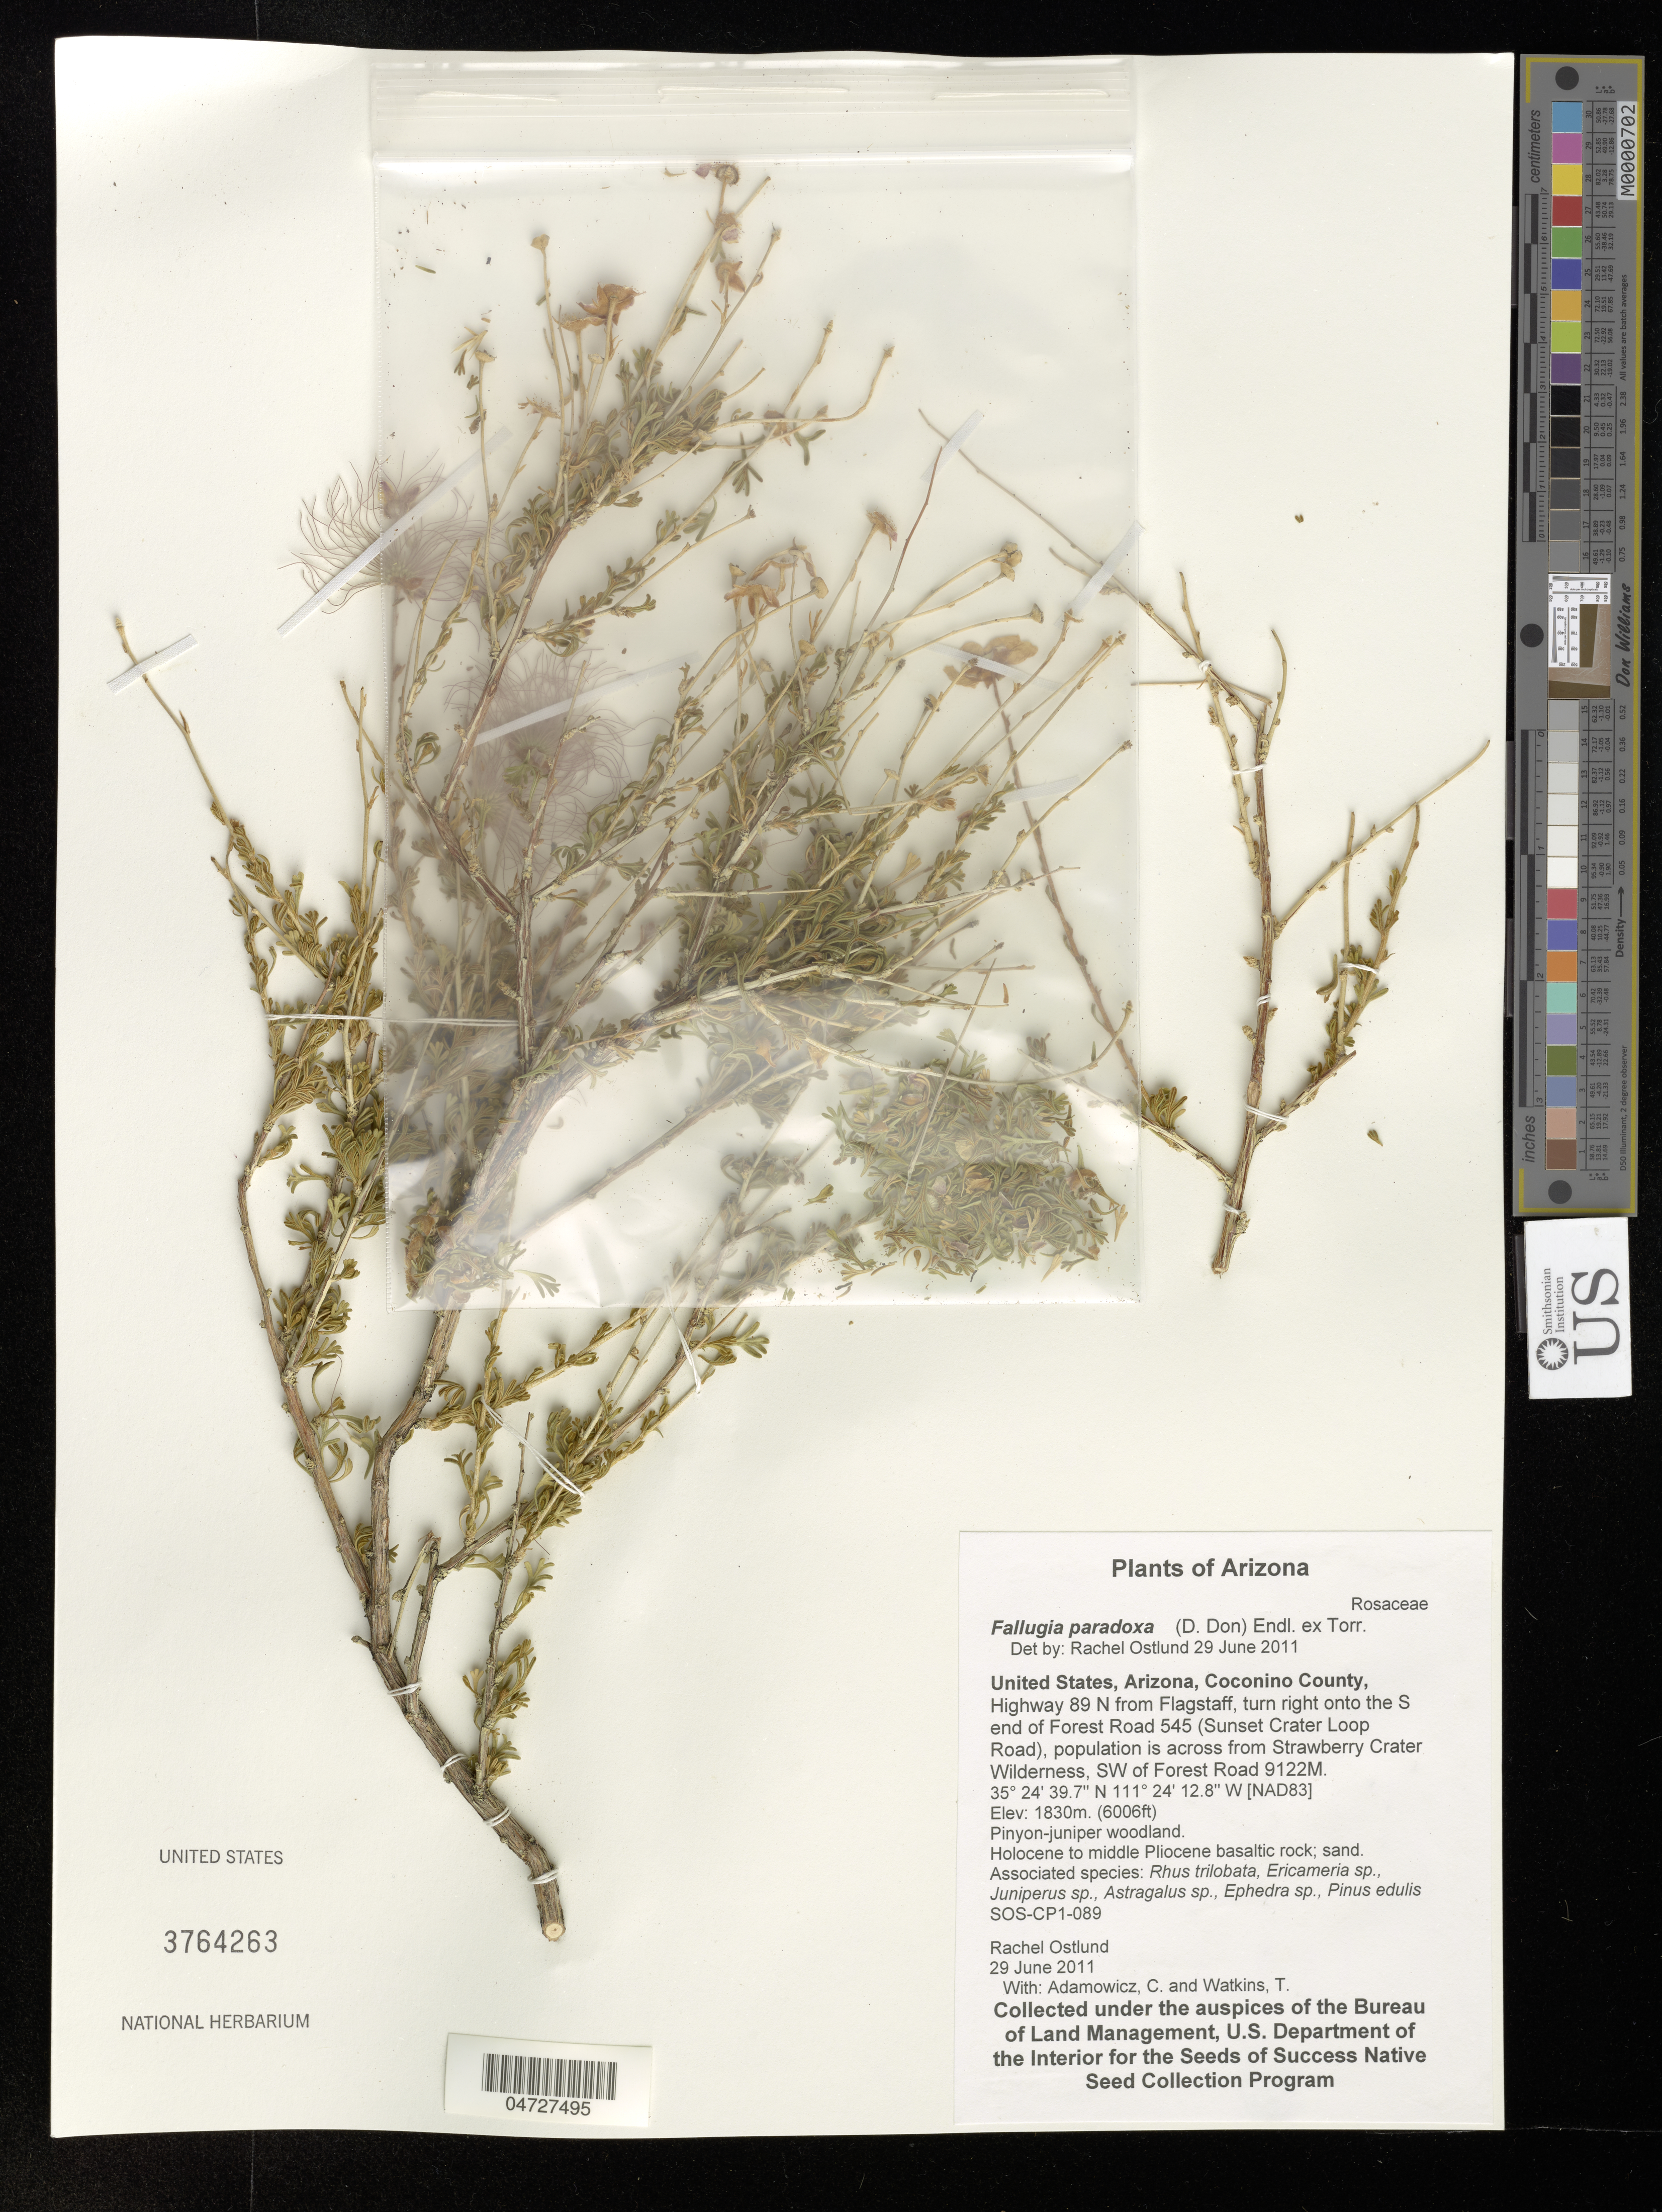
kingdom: Plantae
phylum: Tracheophyta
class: Magnoliopsida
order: Rosales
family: Rosaceae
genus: Fallugia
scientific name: Fallugia paradoxa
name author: (D. Don ex Tilloch & T. Taylor) Endl. ex Torr.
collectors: R. Ostlund, C. Adamowicz & T. Watkins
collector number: SOS-CP1-089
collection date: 2011-06-29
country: United States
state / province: Arizona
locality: Coconino County, Highway 89 N from Flagstaff, turn right onto the S end of Forest Road 545 (Sunset Crater Loop Road), population is across from Strawberry Crater Wilderness, SW of Forest Road 9122M.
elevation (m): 1830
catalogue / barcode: US 3764263